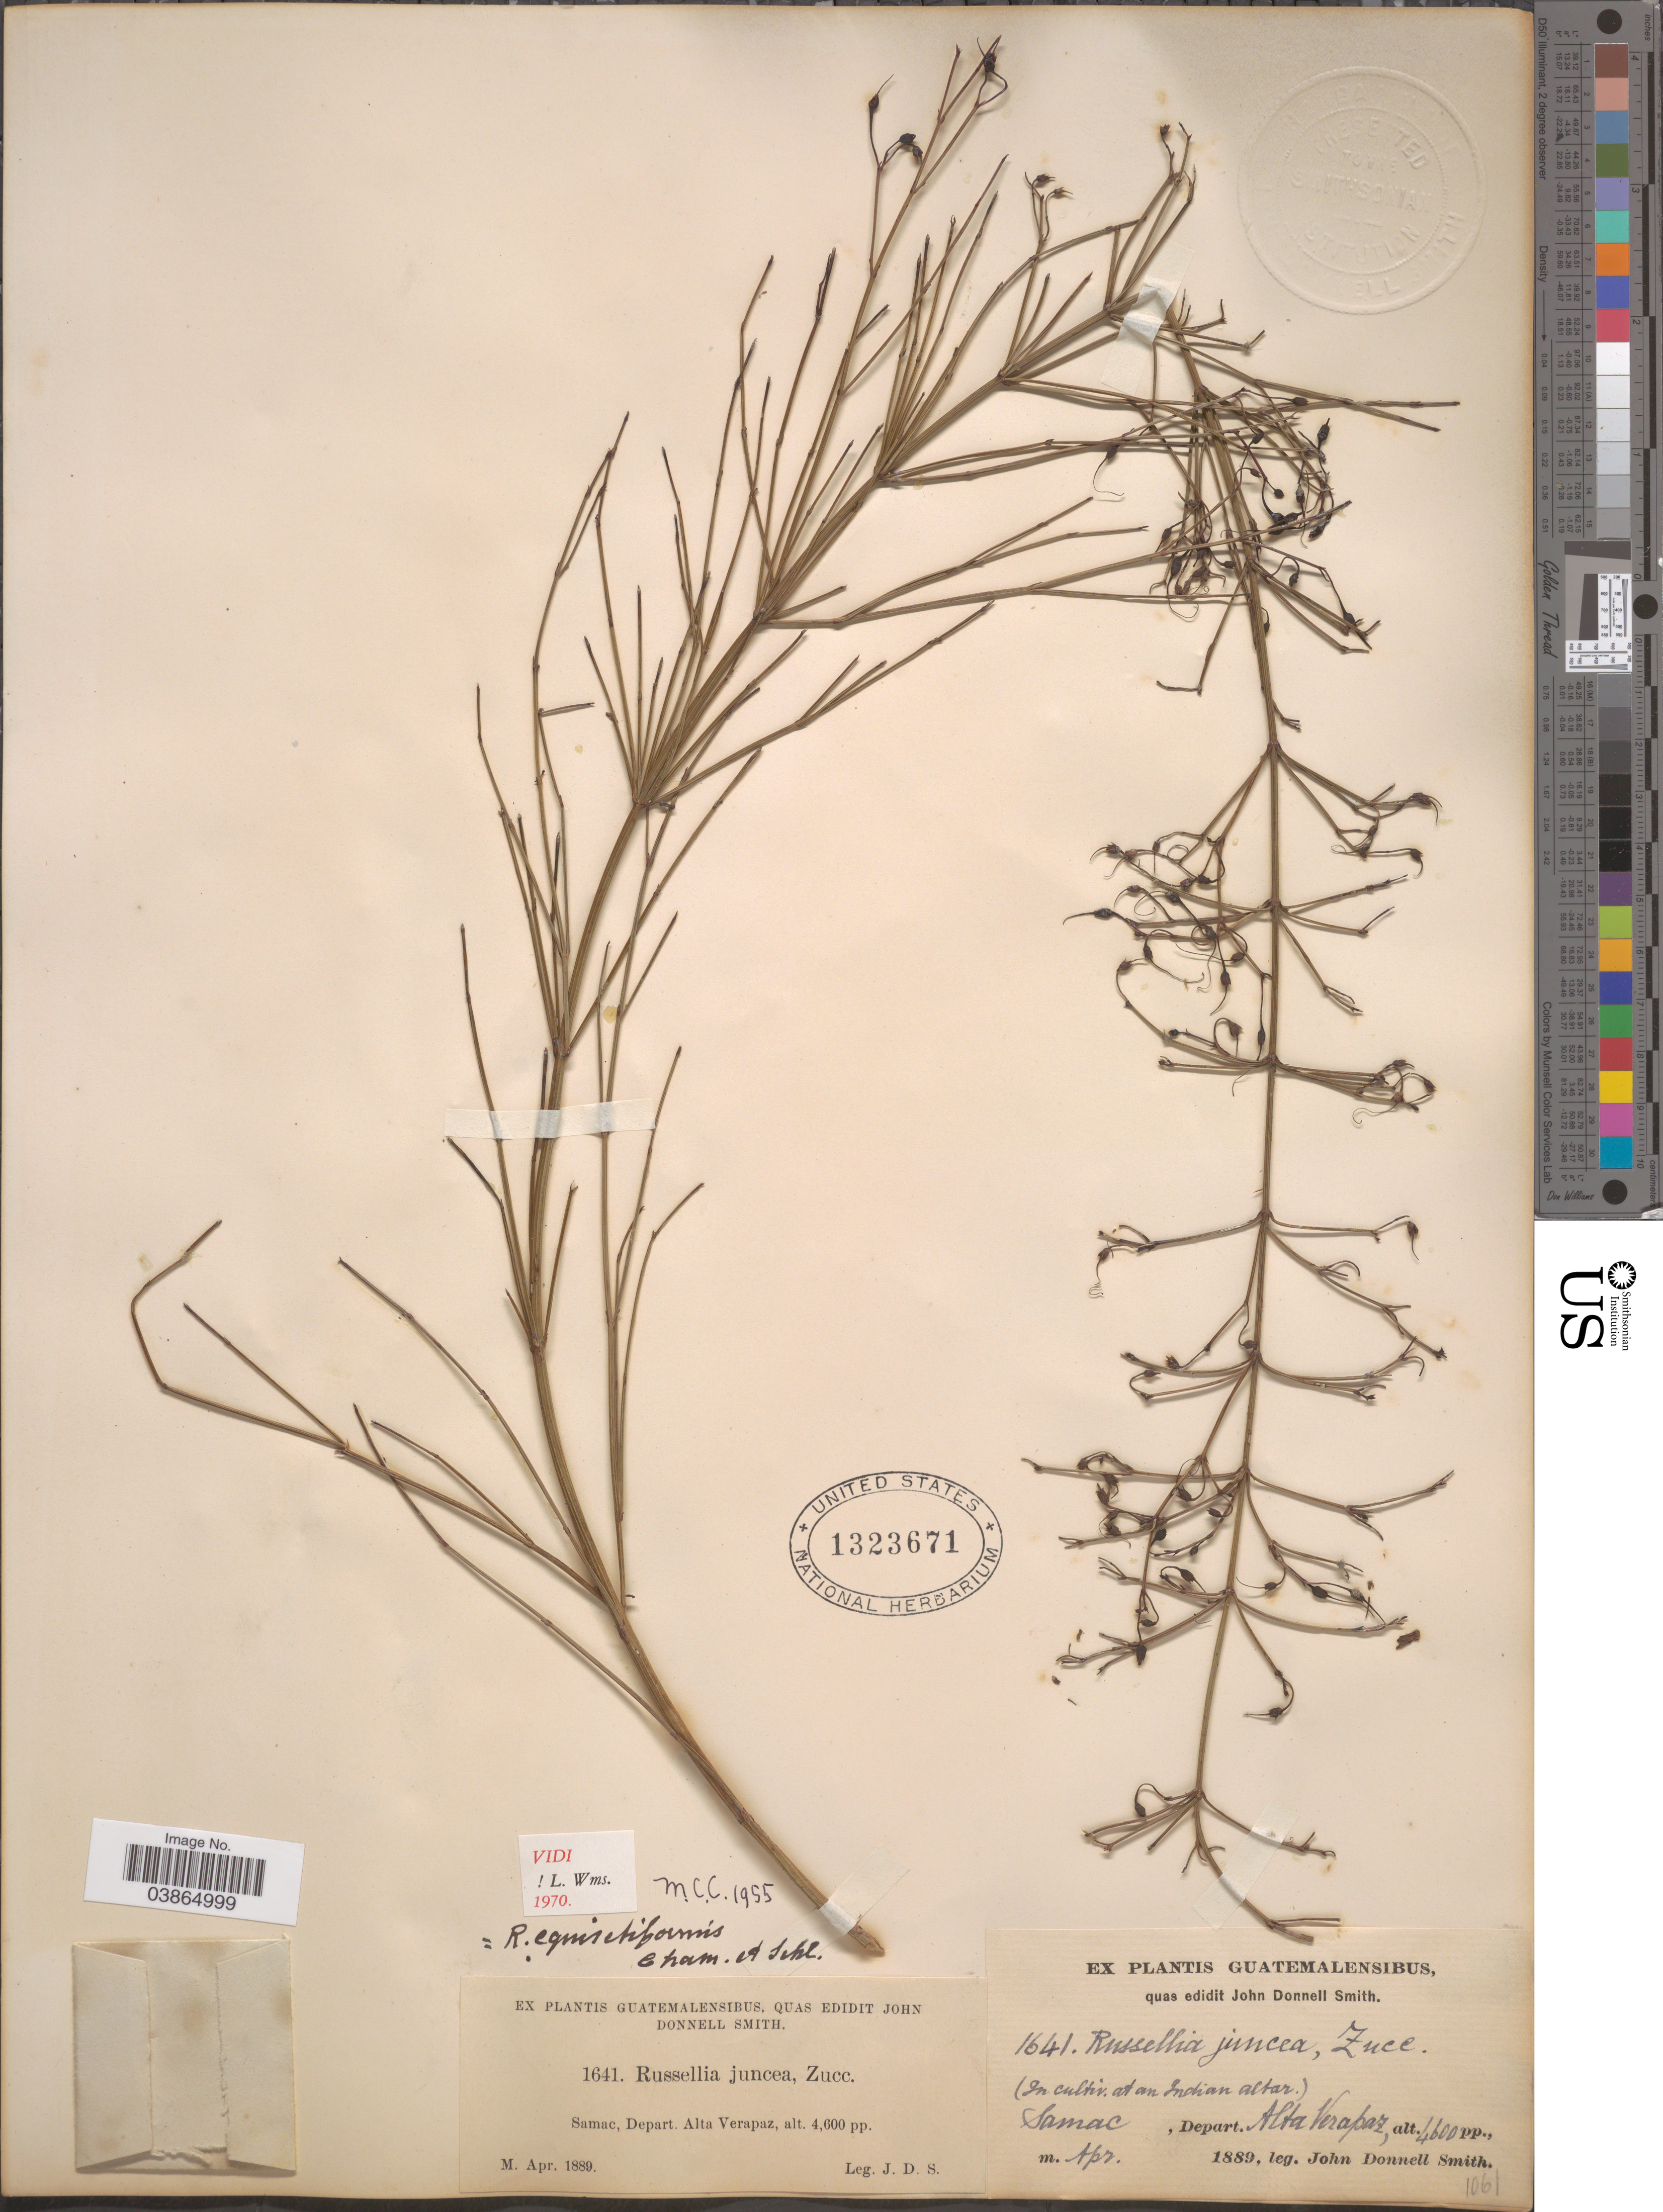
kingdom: Plantae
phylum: Tracheophyta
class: Magnoliopsida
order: Lamiales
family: Plantaginaceae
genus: Russelia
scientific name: Russelia equisetiformis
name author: Schltdl. & Cham.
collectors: J. Donnell Smith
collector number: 1641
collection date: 1889-04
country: Guatemala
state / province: Alta Verapaz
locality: (in cultiv. at an Indian altar.). Samac, Depart. Alta Verapaz.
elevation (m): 1402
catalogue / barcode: US 1323671